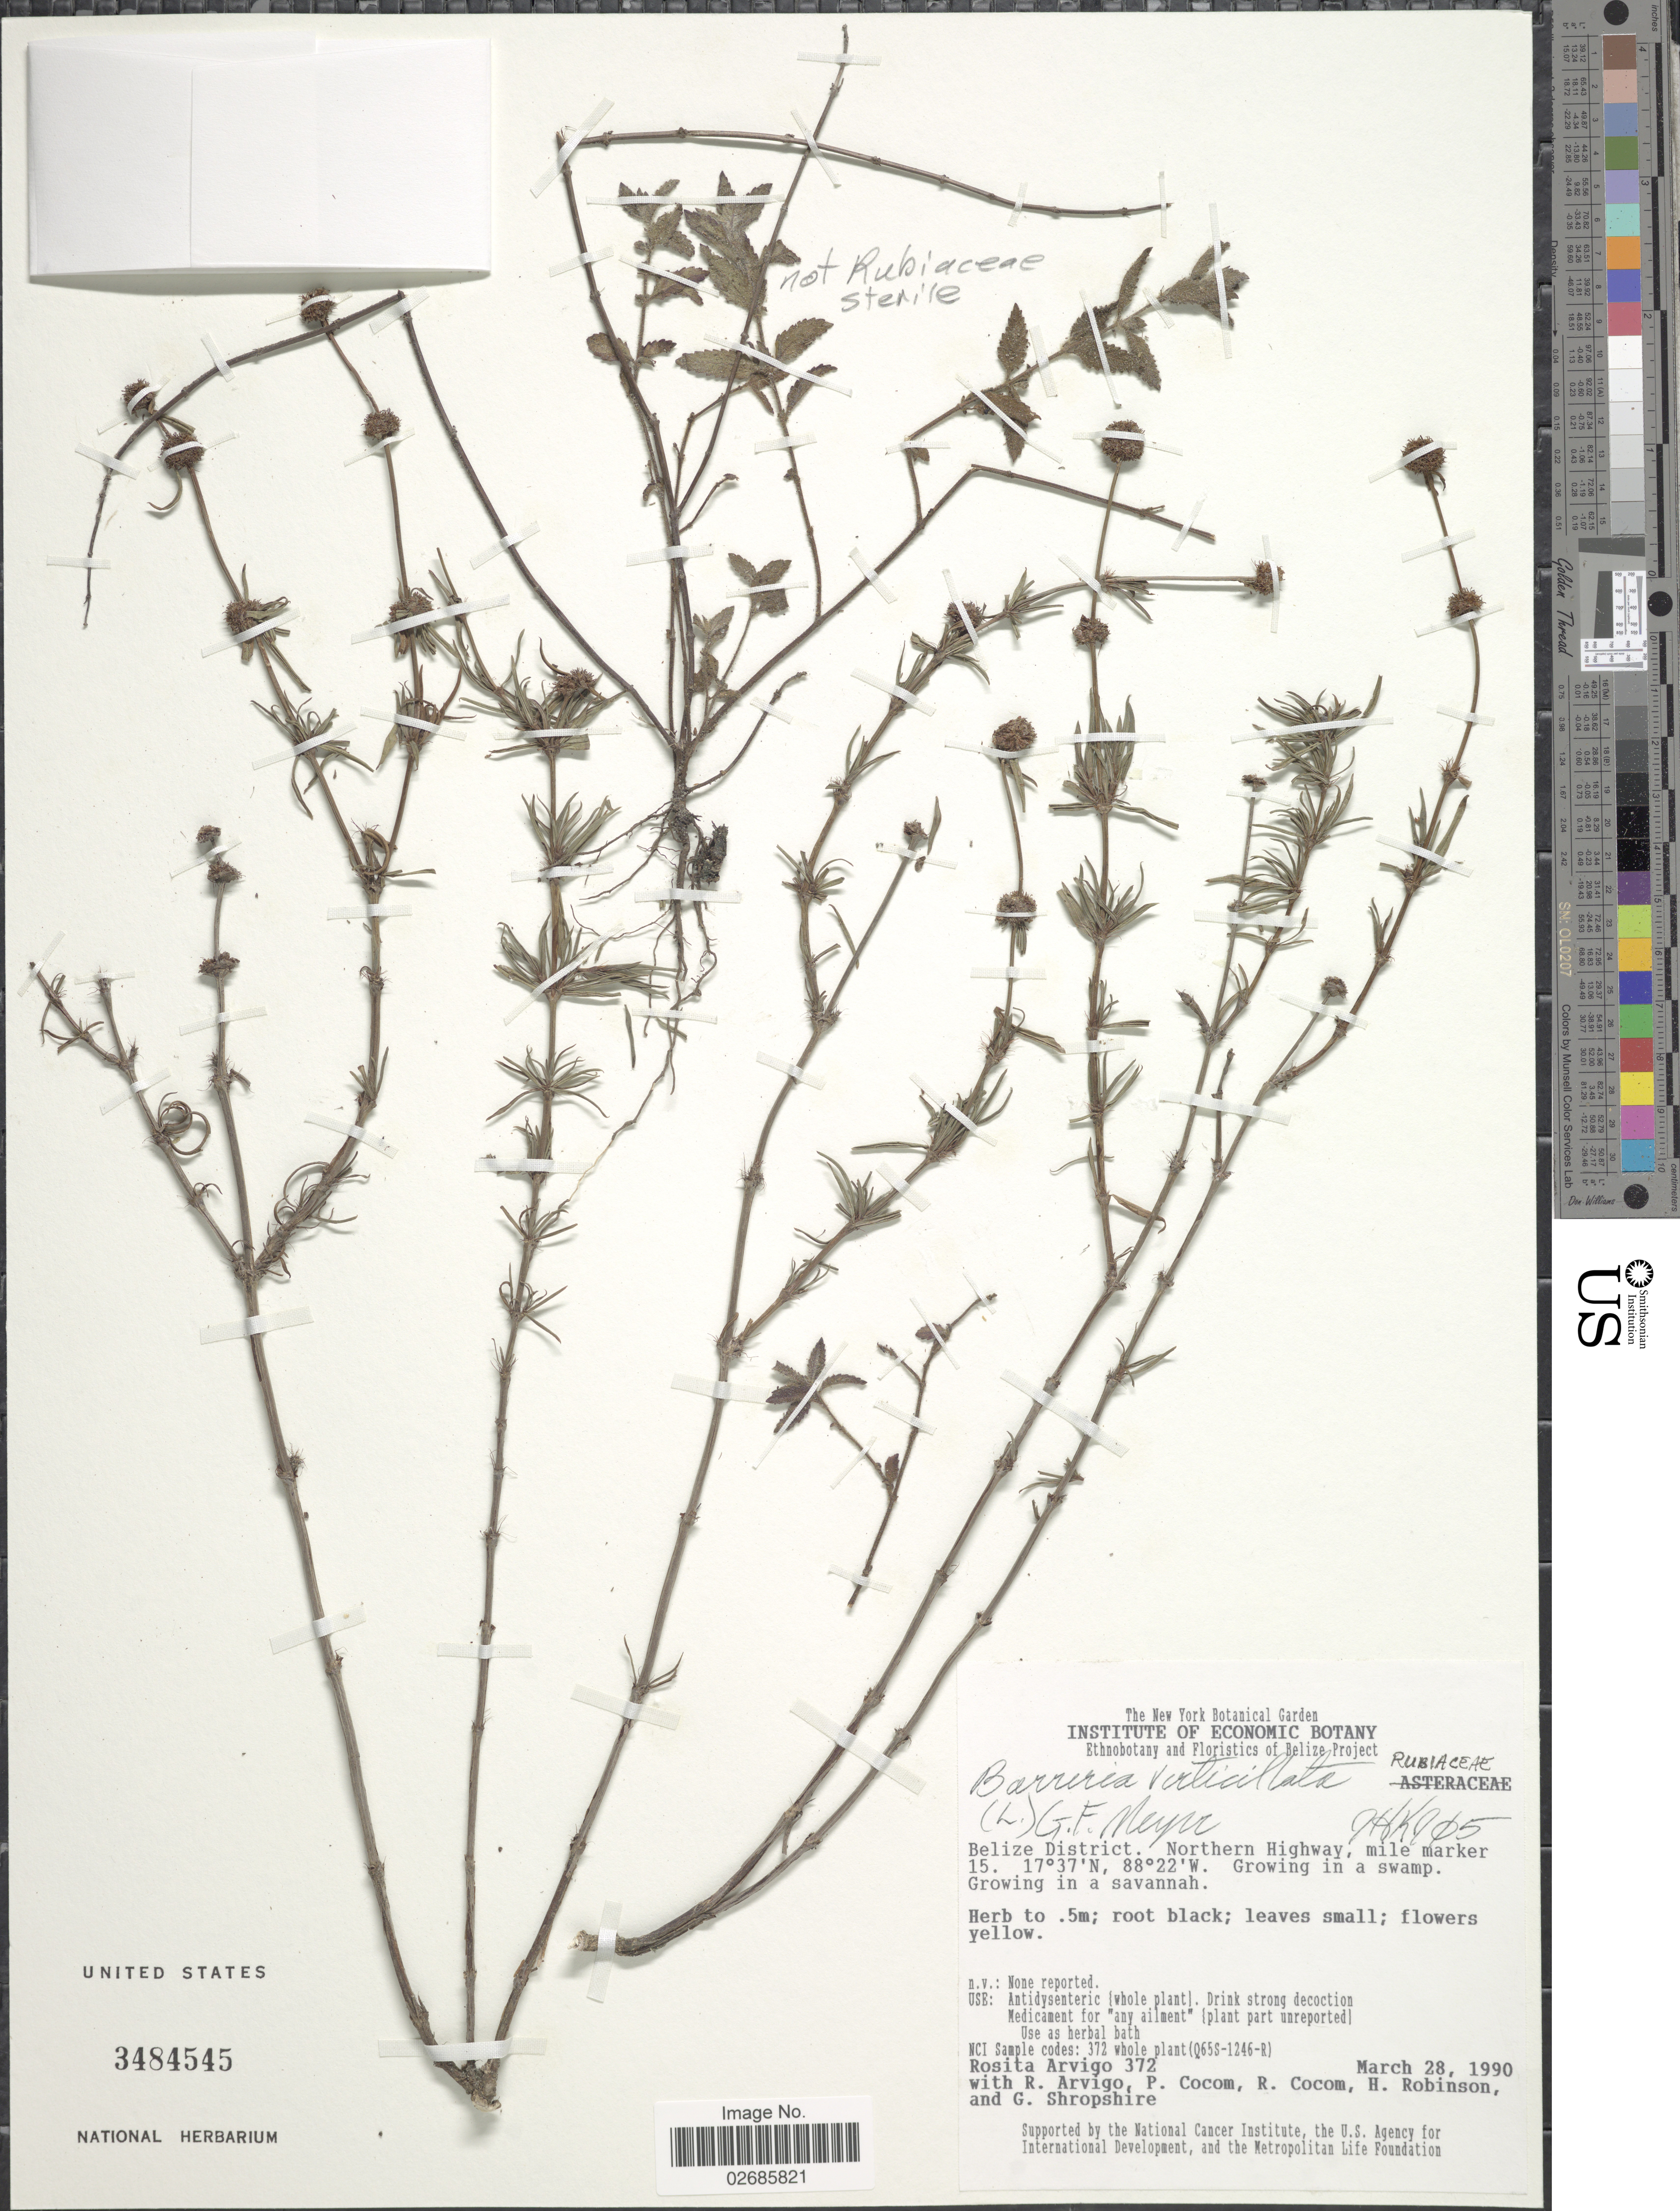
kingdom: Plantae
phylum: Tracheophyta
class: Magnoliopsida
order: Gentianales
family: Rubiaceae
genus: Borreria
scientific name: Borreria verticillata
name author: (L.) G. Mey.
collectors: R. Arvigo, R. Arvigo, P. Cocom, R. Cocom & et al.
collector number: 372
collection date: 1990-03-28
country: Belize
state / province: Belize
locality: Belize District. Northern Highway, mile marker 15.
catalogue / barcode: US 3484545